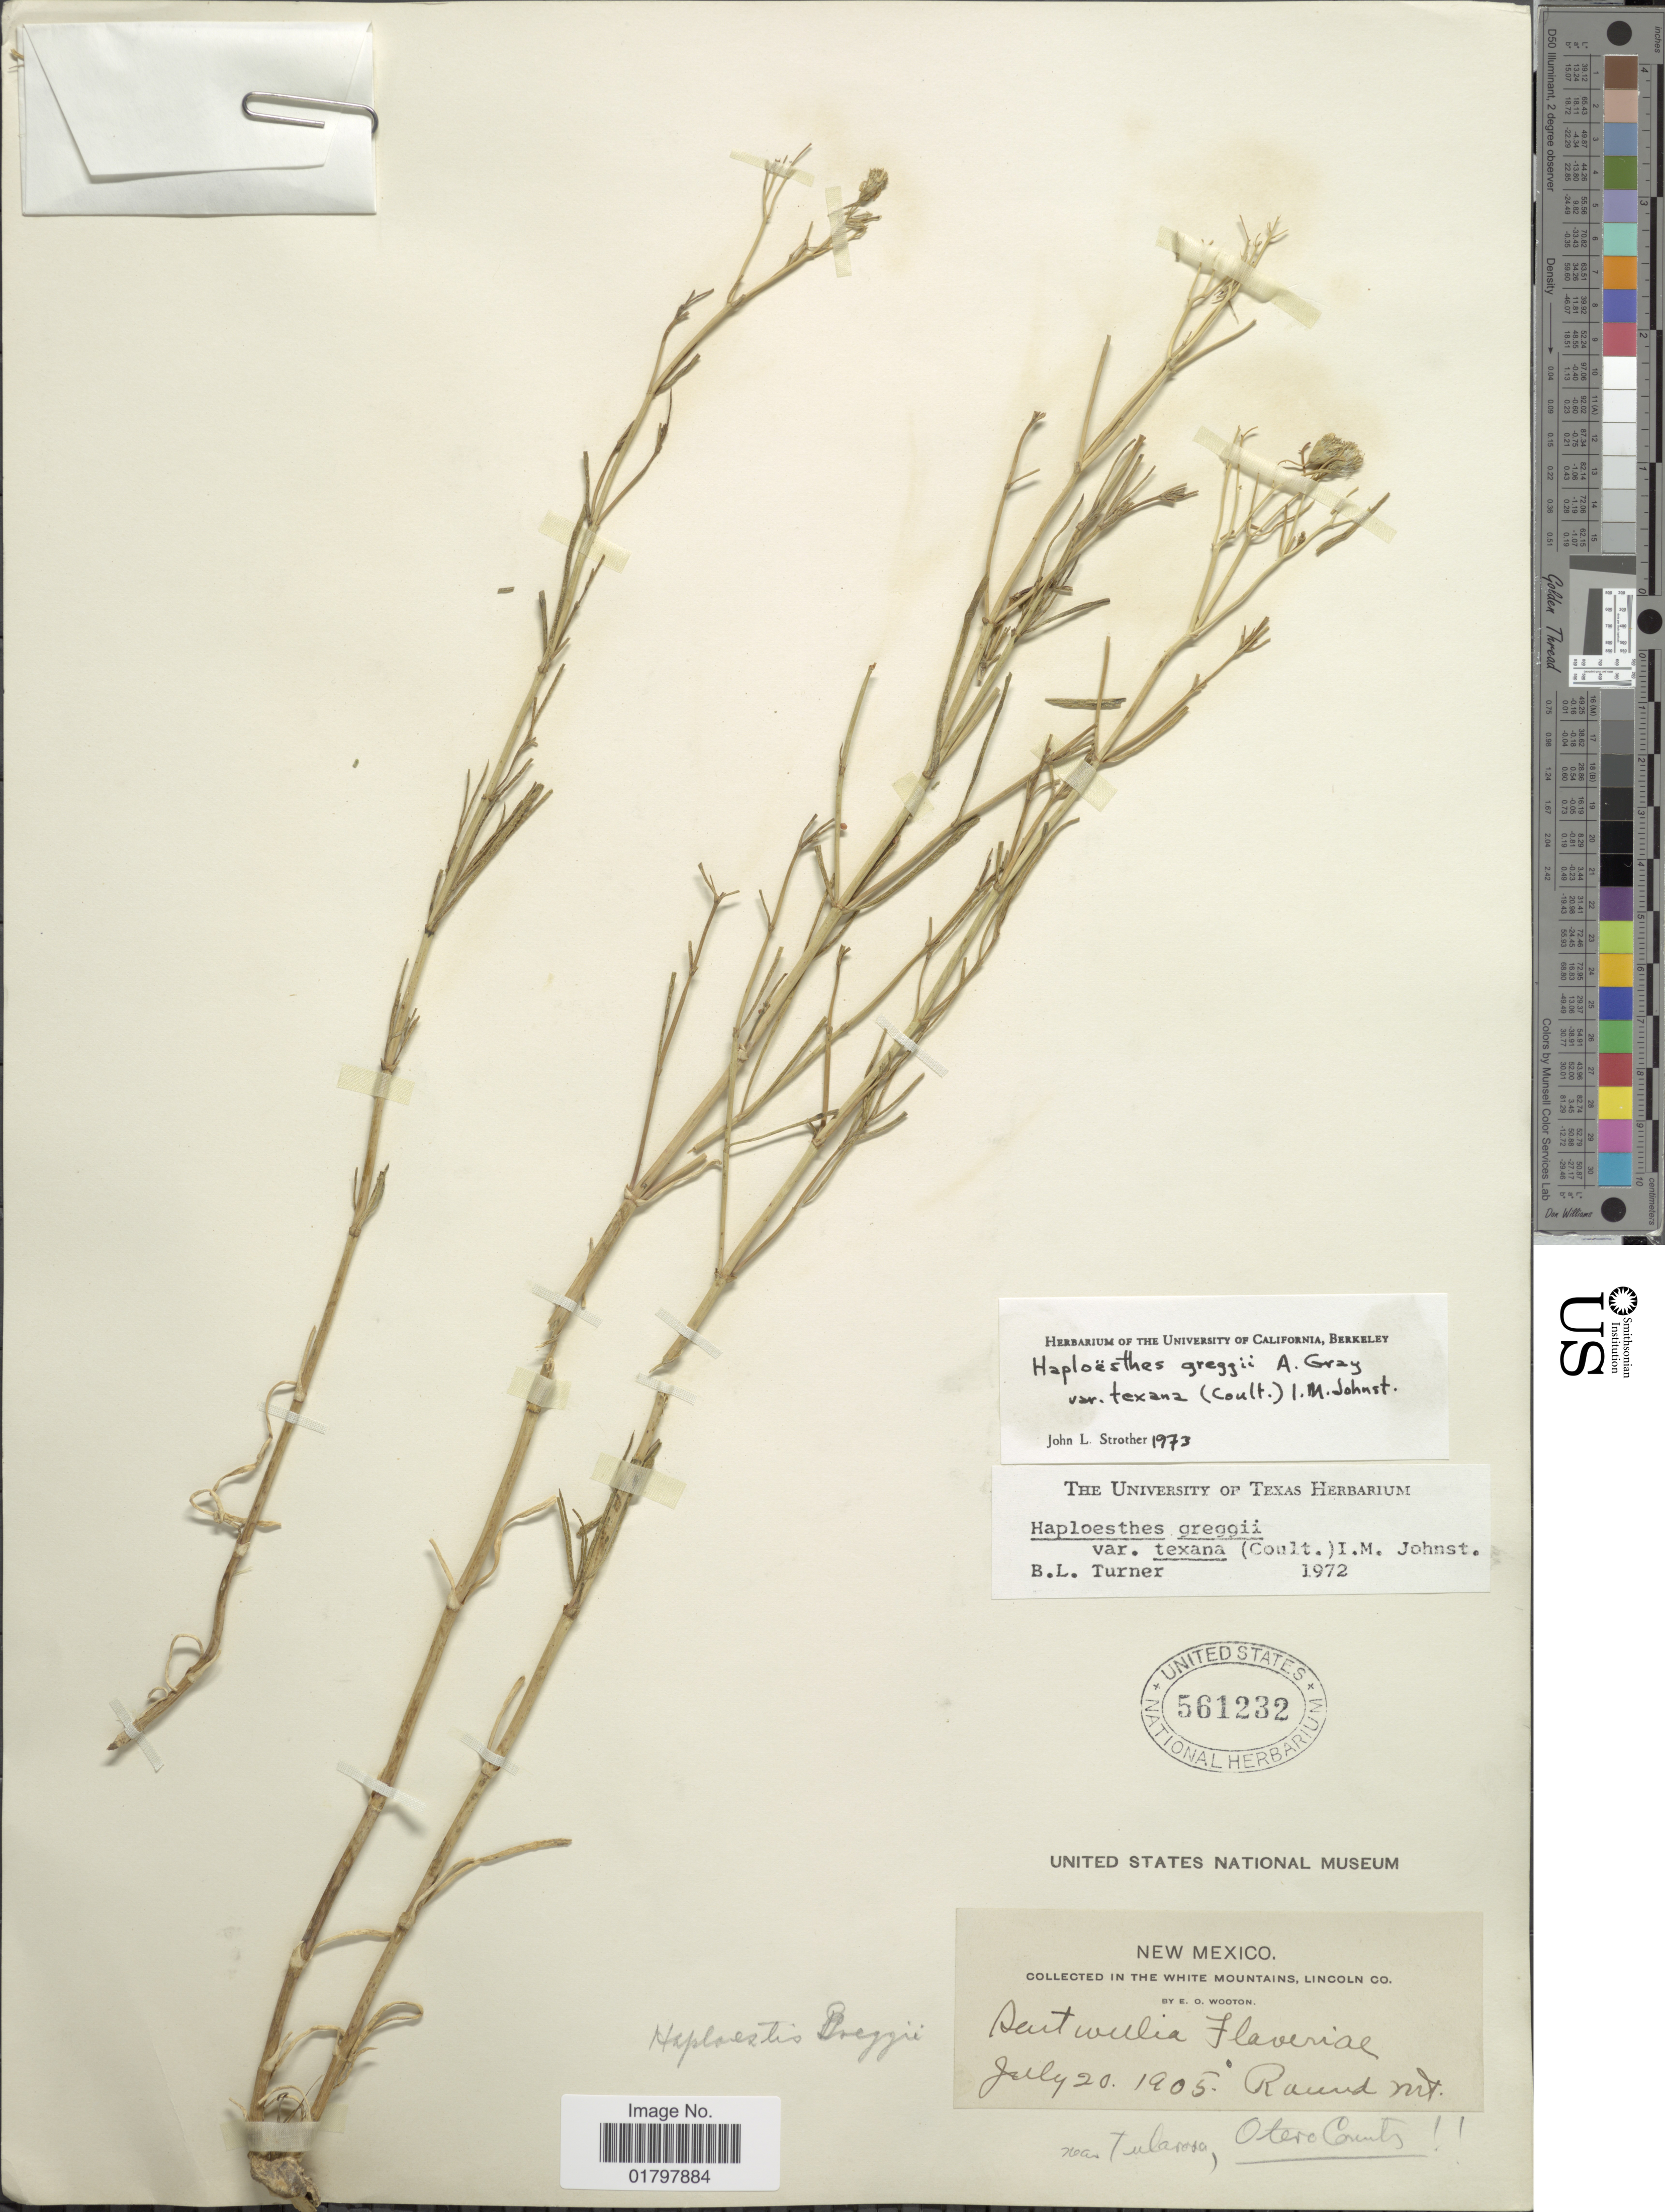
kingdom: Plantae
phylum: Tracheophyta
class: Magnoliopsida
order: Asterales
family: Asteraceae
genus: Haploesthes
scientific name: Haploesthes greggii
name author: A. Gray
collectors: E. O. Wooton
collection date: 1905-07-20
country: United States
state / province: New Mexico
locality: In the White Mountains, Lincoln Co. Round Mt, near Tularosa, Otero County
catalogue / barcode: US 561232